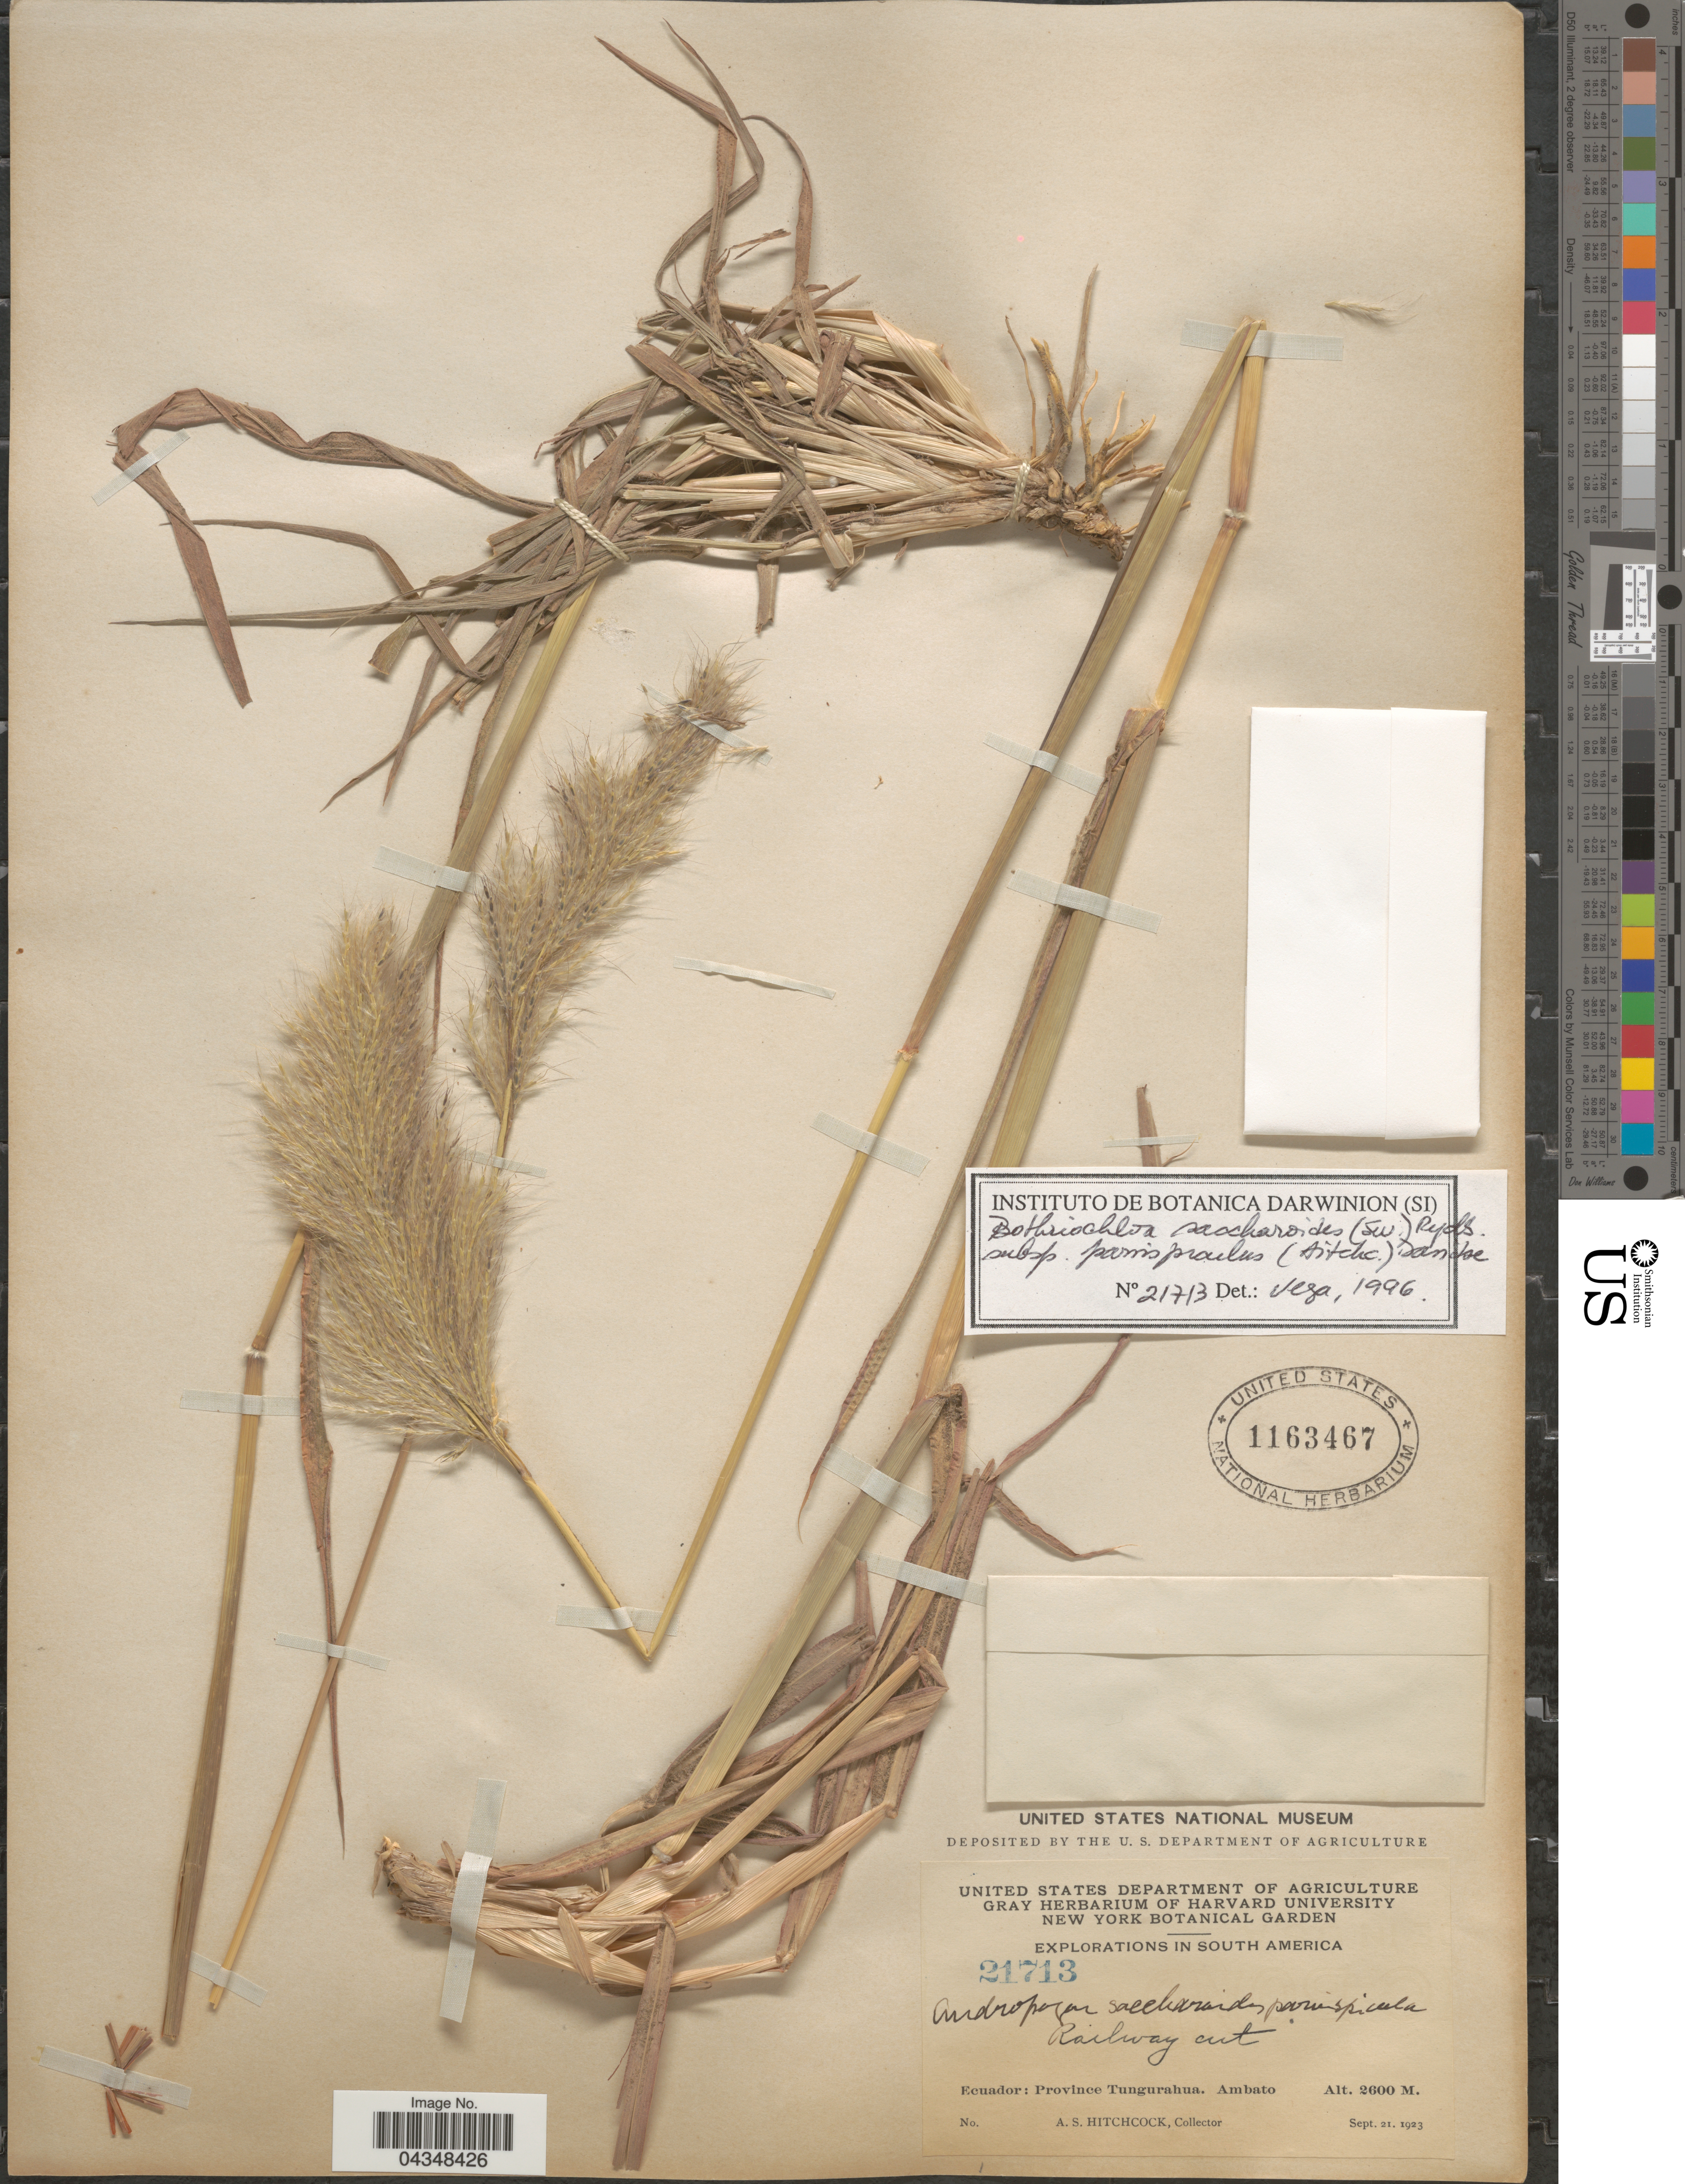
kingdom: Plantae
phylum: Tracheophyta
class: Liliopsida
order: Poales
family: Poaceae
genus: Bothriochloa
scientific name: Bothriochloa saccharoides var. parvispicula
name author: (Hitchc.) Tovar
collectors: A. S. Hitchcock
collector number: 21713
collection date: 1923-09-21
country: Ecuador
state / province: Tungurahua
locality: Explorations in South America. Province Tungurahua. Ambato.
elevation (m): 2600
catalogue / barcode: US 1163467